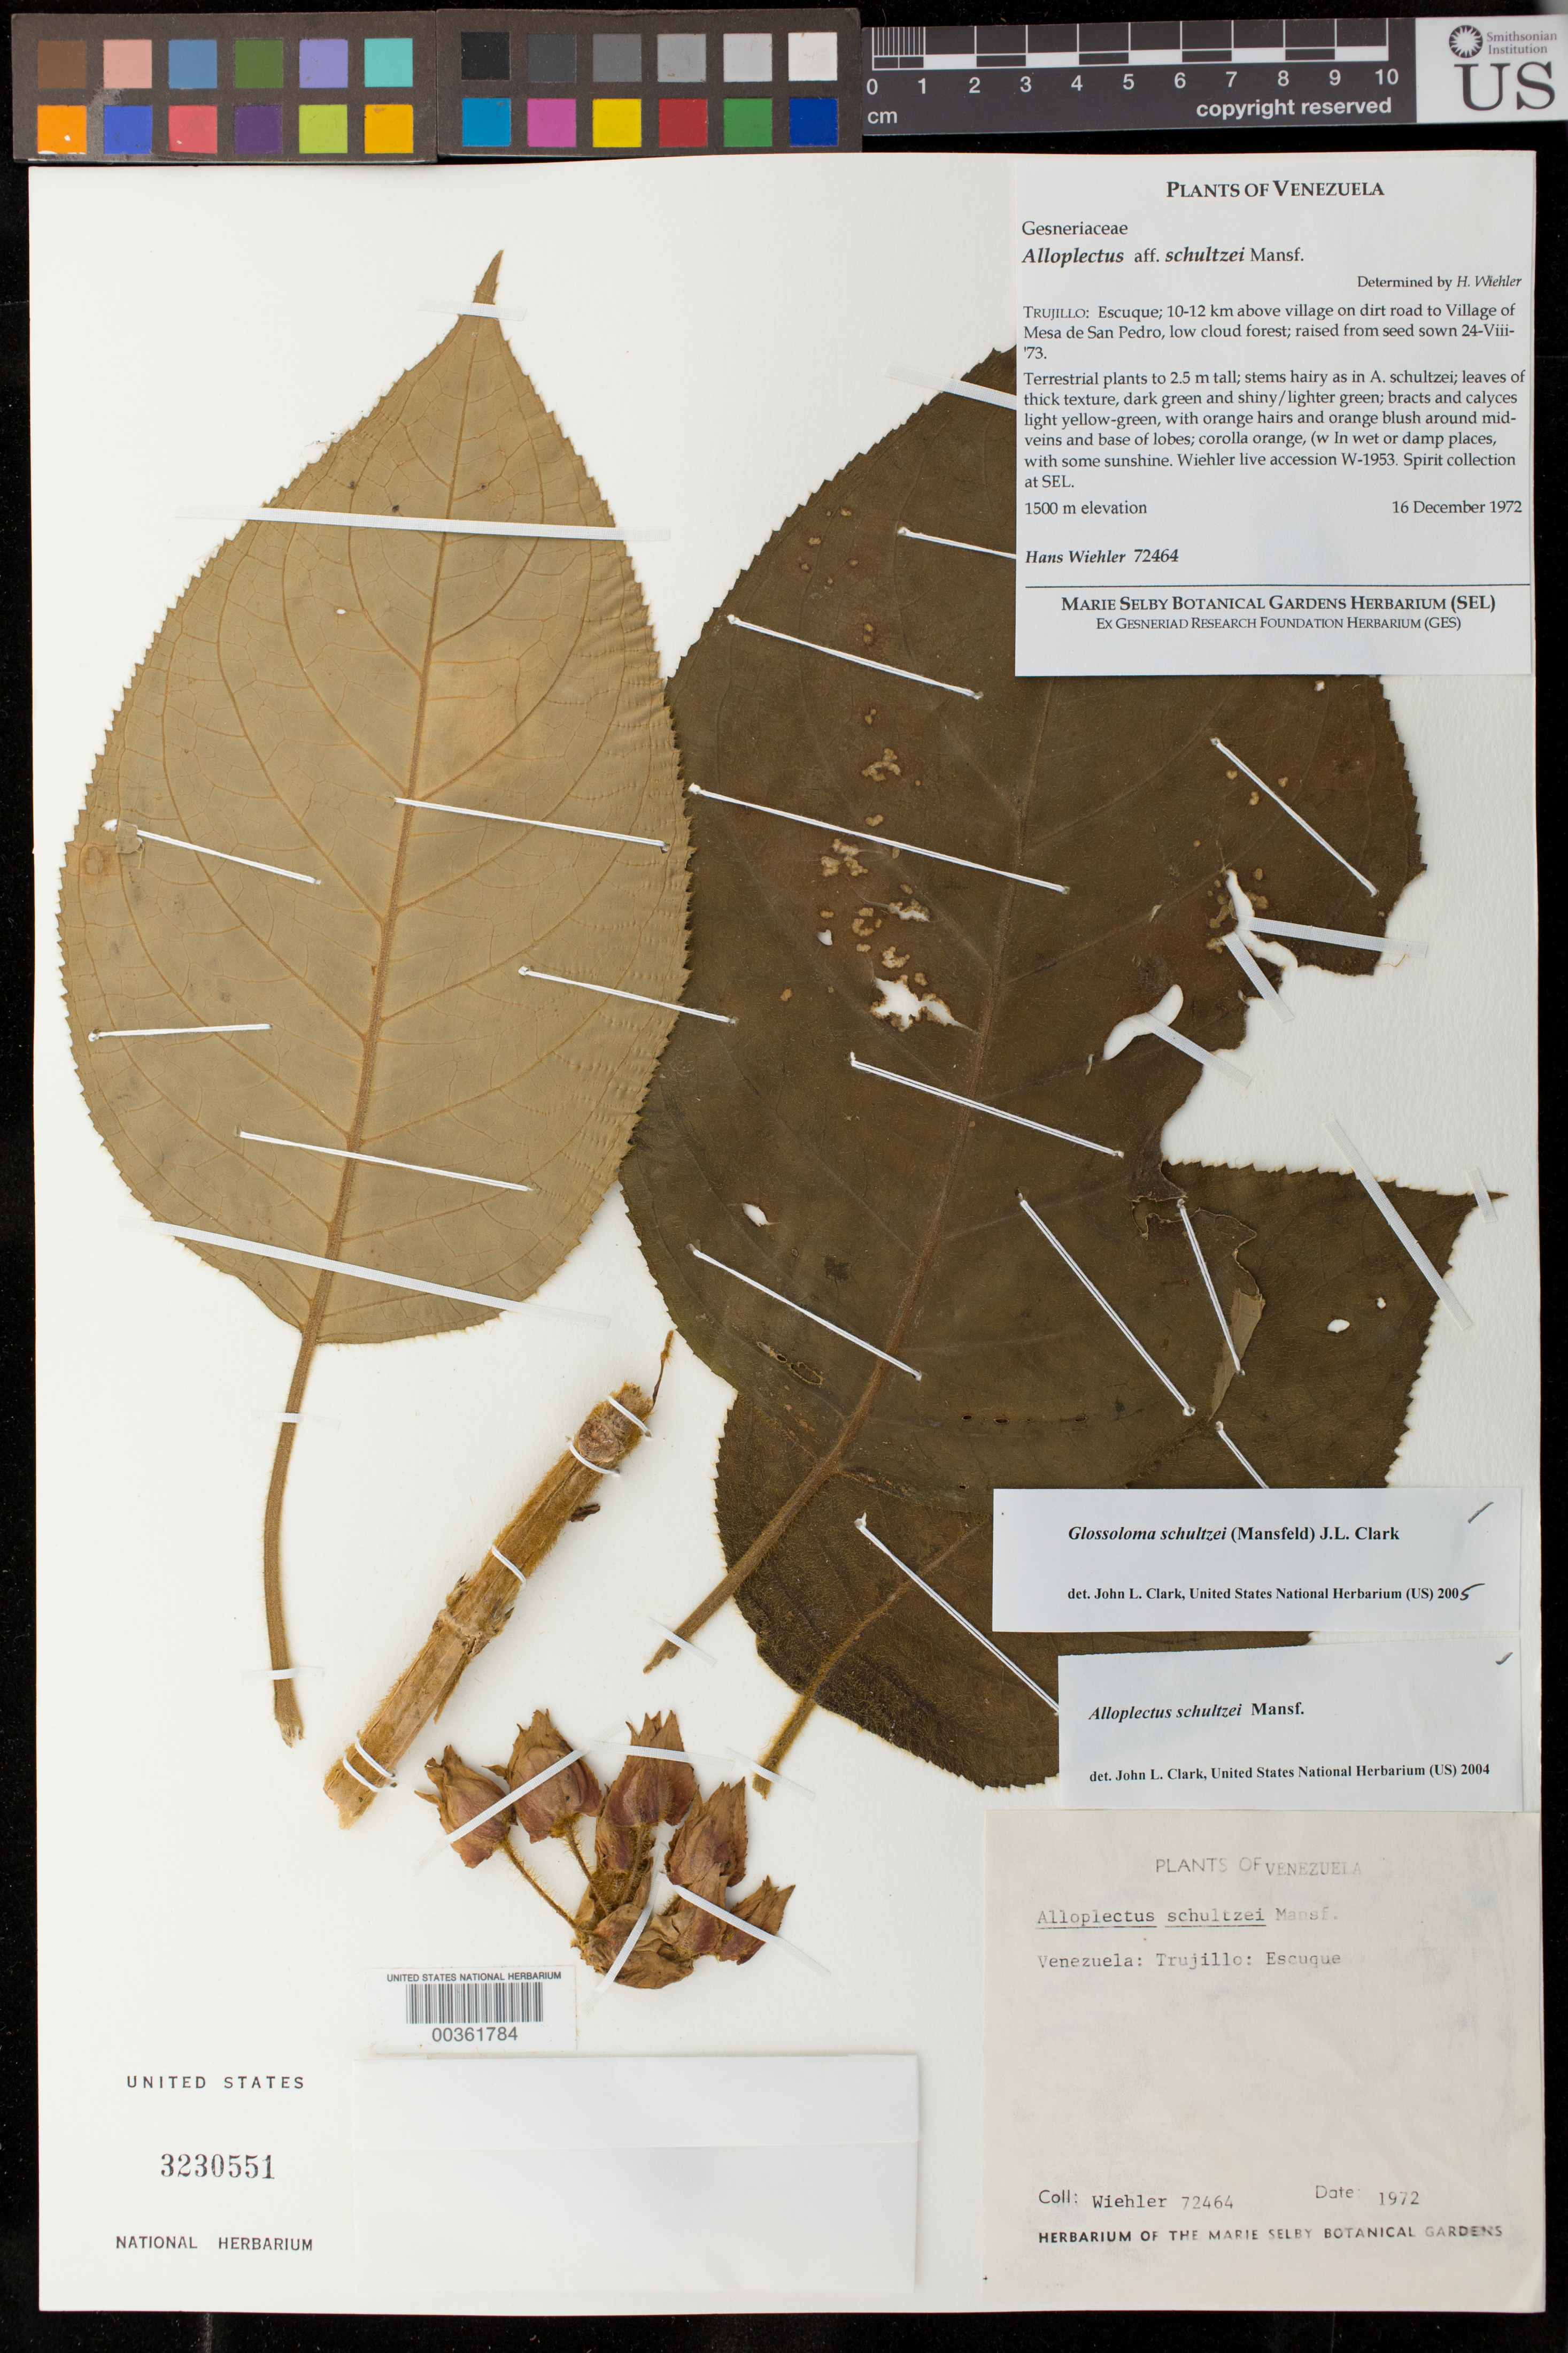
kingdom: Plantae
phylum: Tracheophyta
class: Magnoliopsida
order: Lamiales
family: Gesneriaceae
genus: Glossoloma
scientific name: Glossoloma schultzei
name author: (Mansf.) J.L. Clark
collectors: H. J. Wiehler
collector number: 72464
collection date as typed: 16 December 1972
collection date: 1972-12-16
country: Venezuela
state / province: Trujillo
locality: Escuque, 10-12 km above village on dirt road to Village of Mesa de San Pedro.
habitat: Low cloud forest.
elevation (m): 1500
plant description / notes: Wiehler live accession W-1953. Raised from seed sown 24-viii-'73.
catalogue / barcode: US 3230551